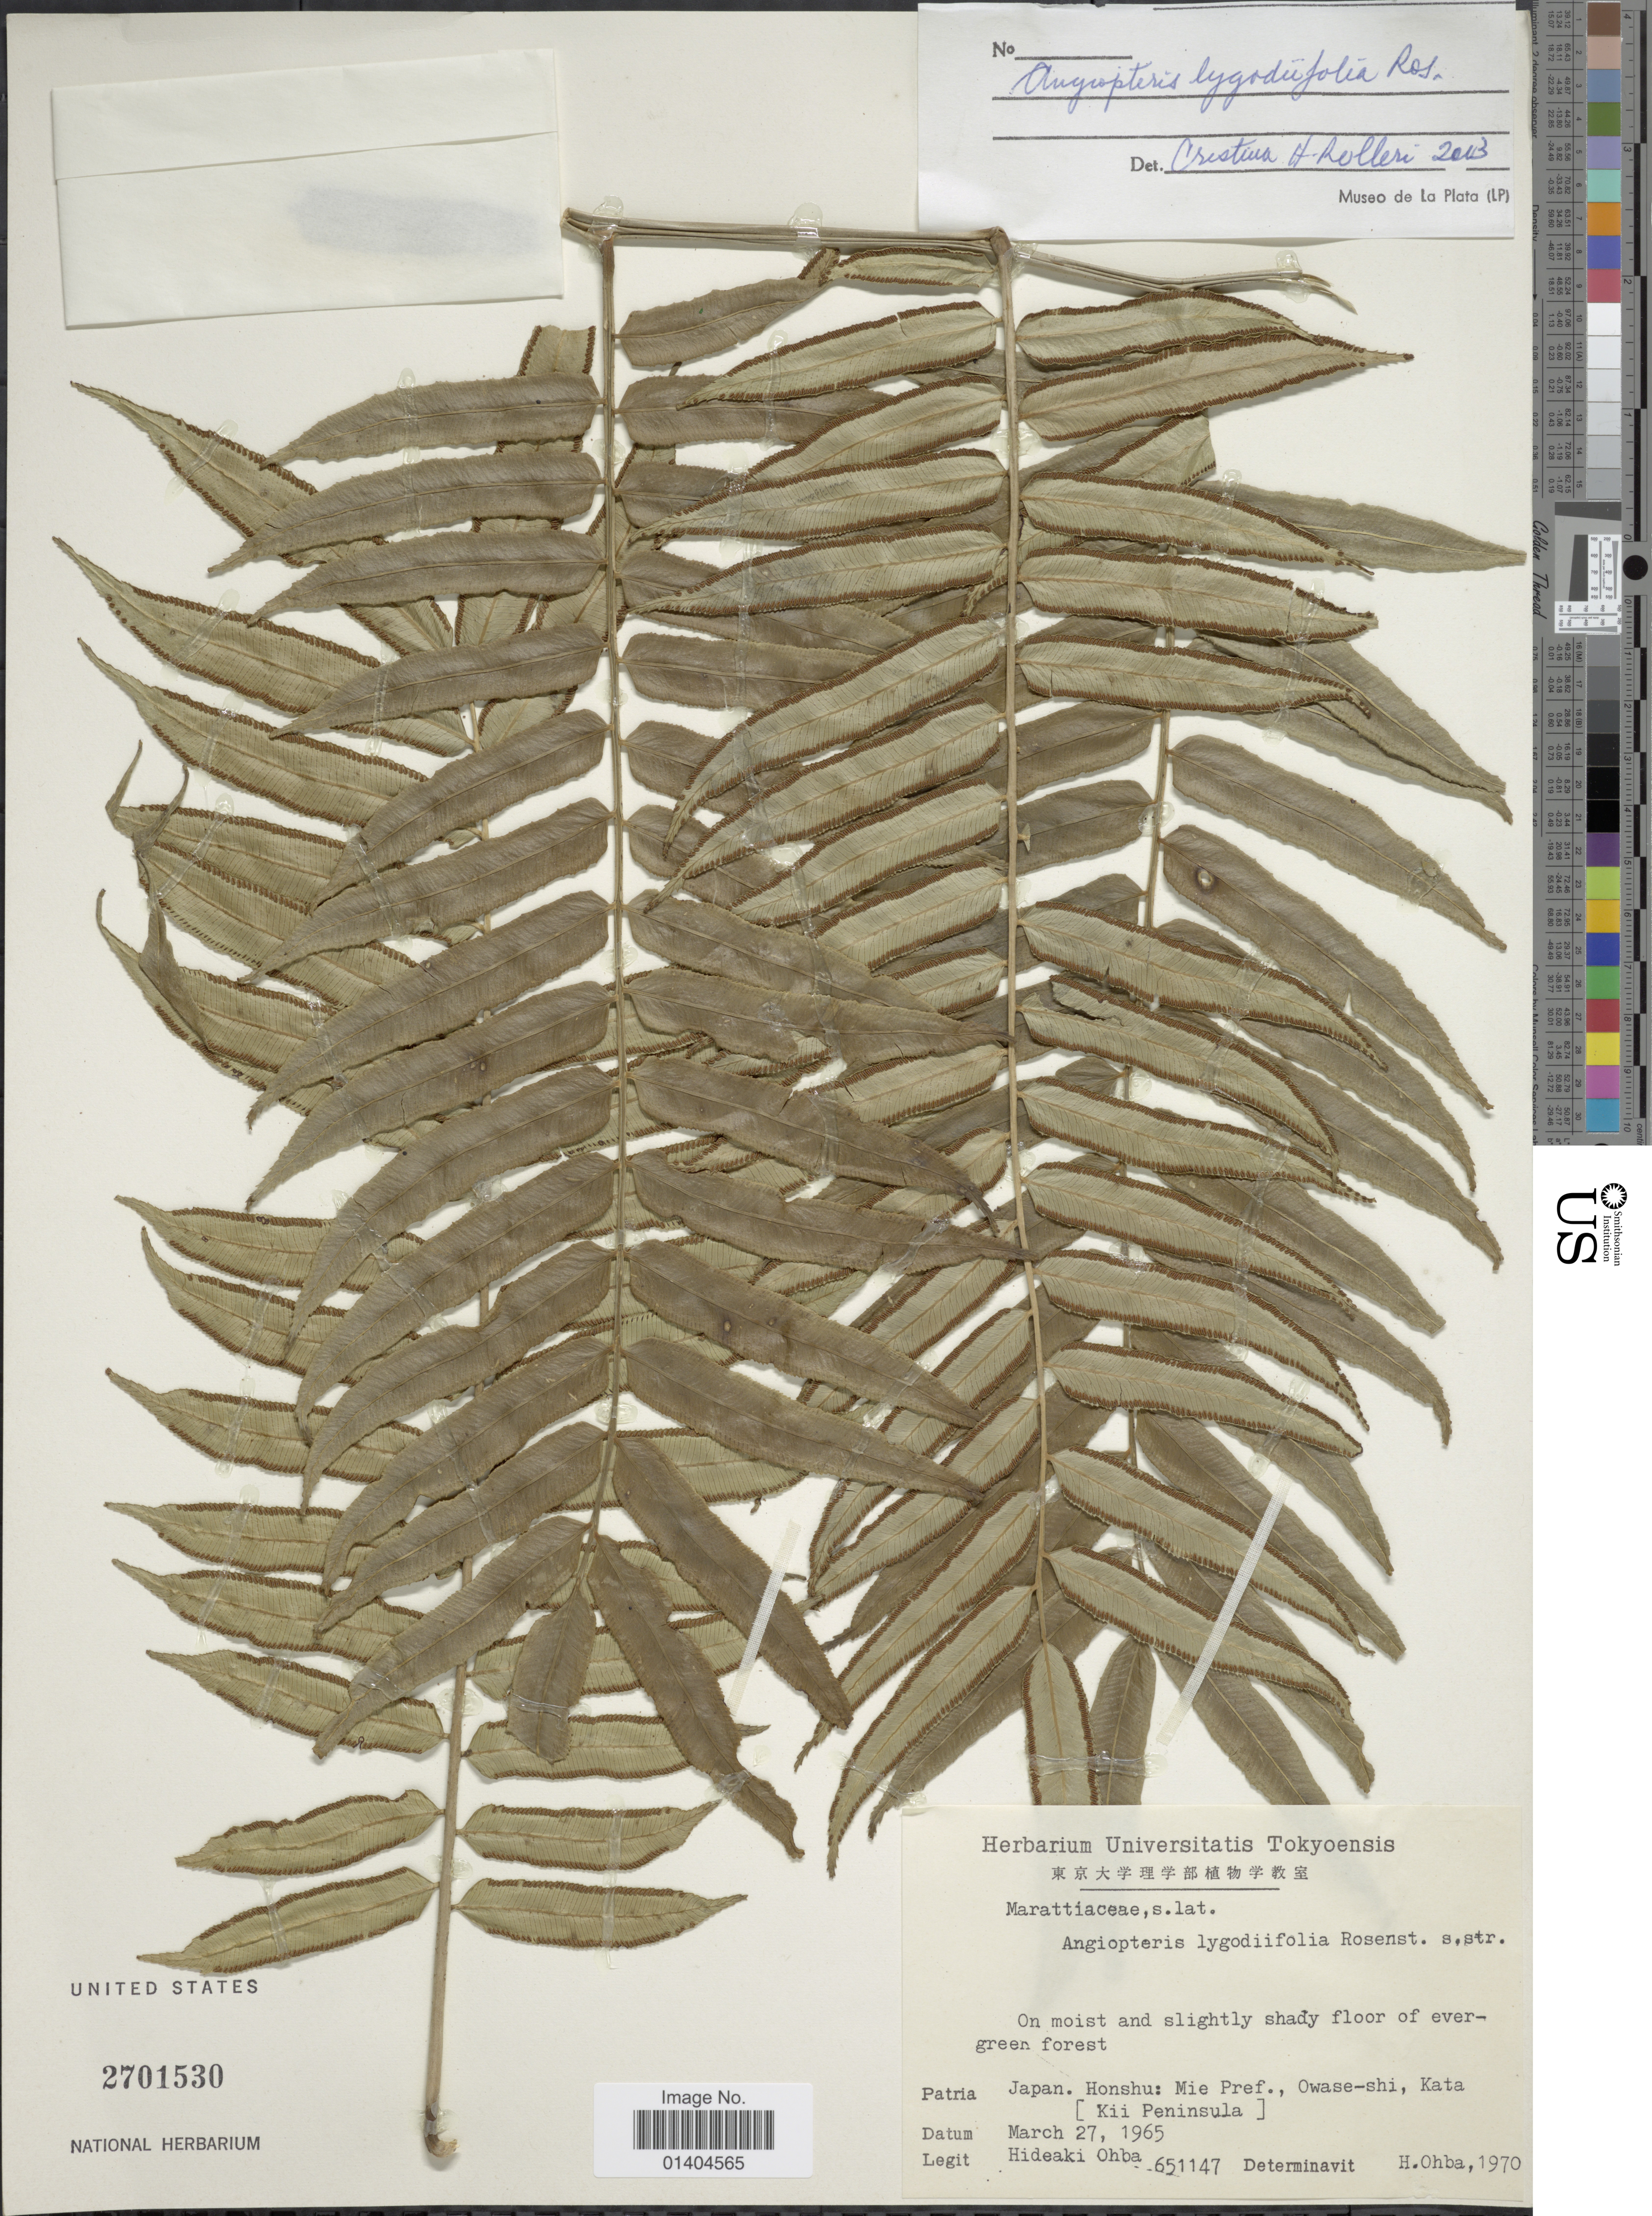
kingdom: Plantae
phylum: Tracheophyta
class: Polypodiopsida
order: Marattiales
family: Marattiaceae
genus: Angiopteris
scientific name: Angiopteris lygodiifolia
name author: Rosenst.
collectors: H. Ohba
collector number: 651147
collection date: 1965-03-27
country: Japan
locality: Honshu: Mie Oref., Owase-shi, Kata [Kii Peninsula].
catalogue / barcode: US 2701530